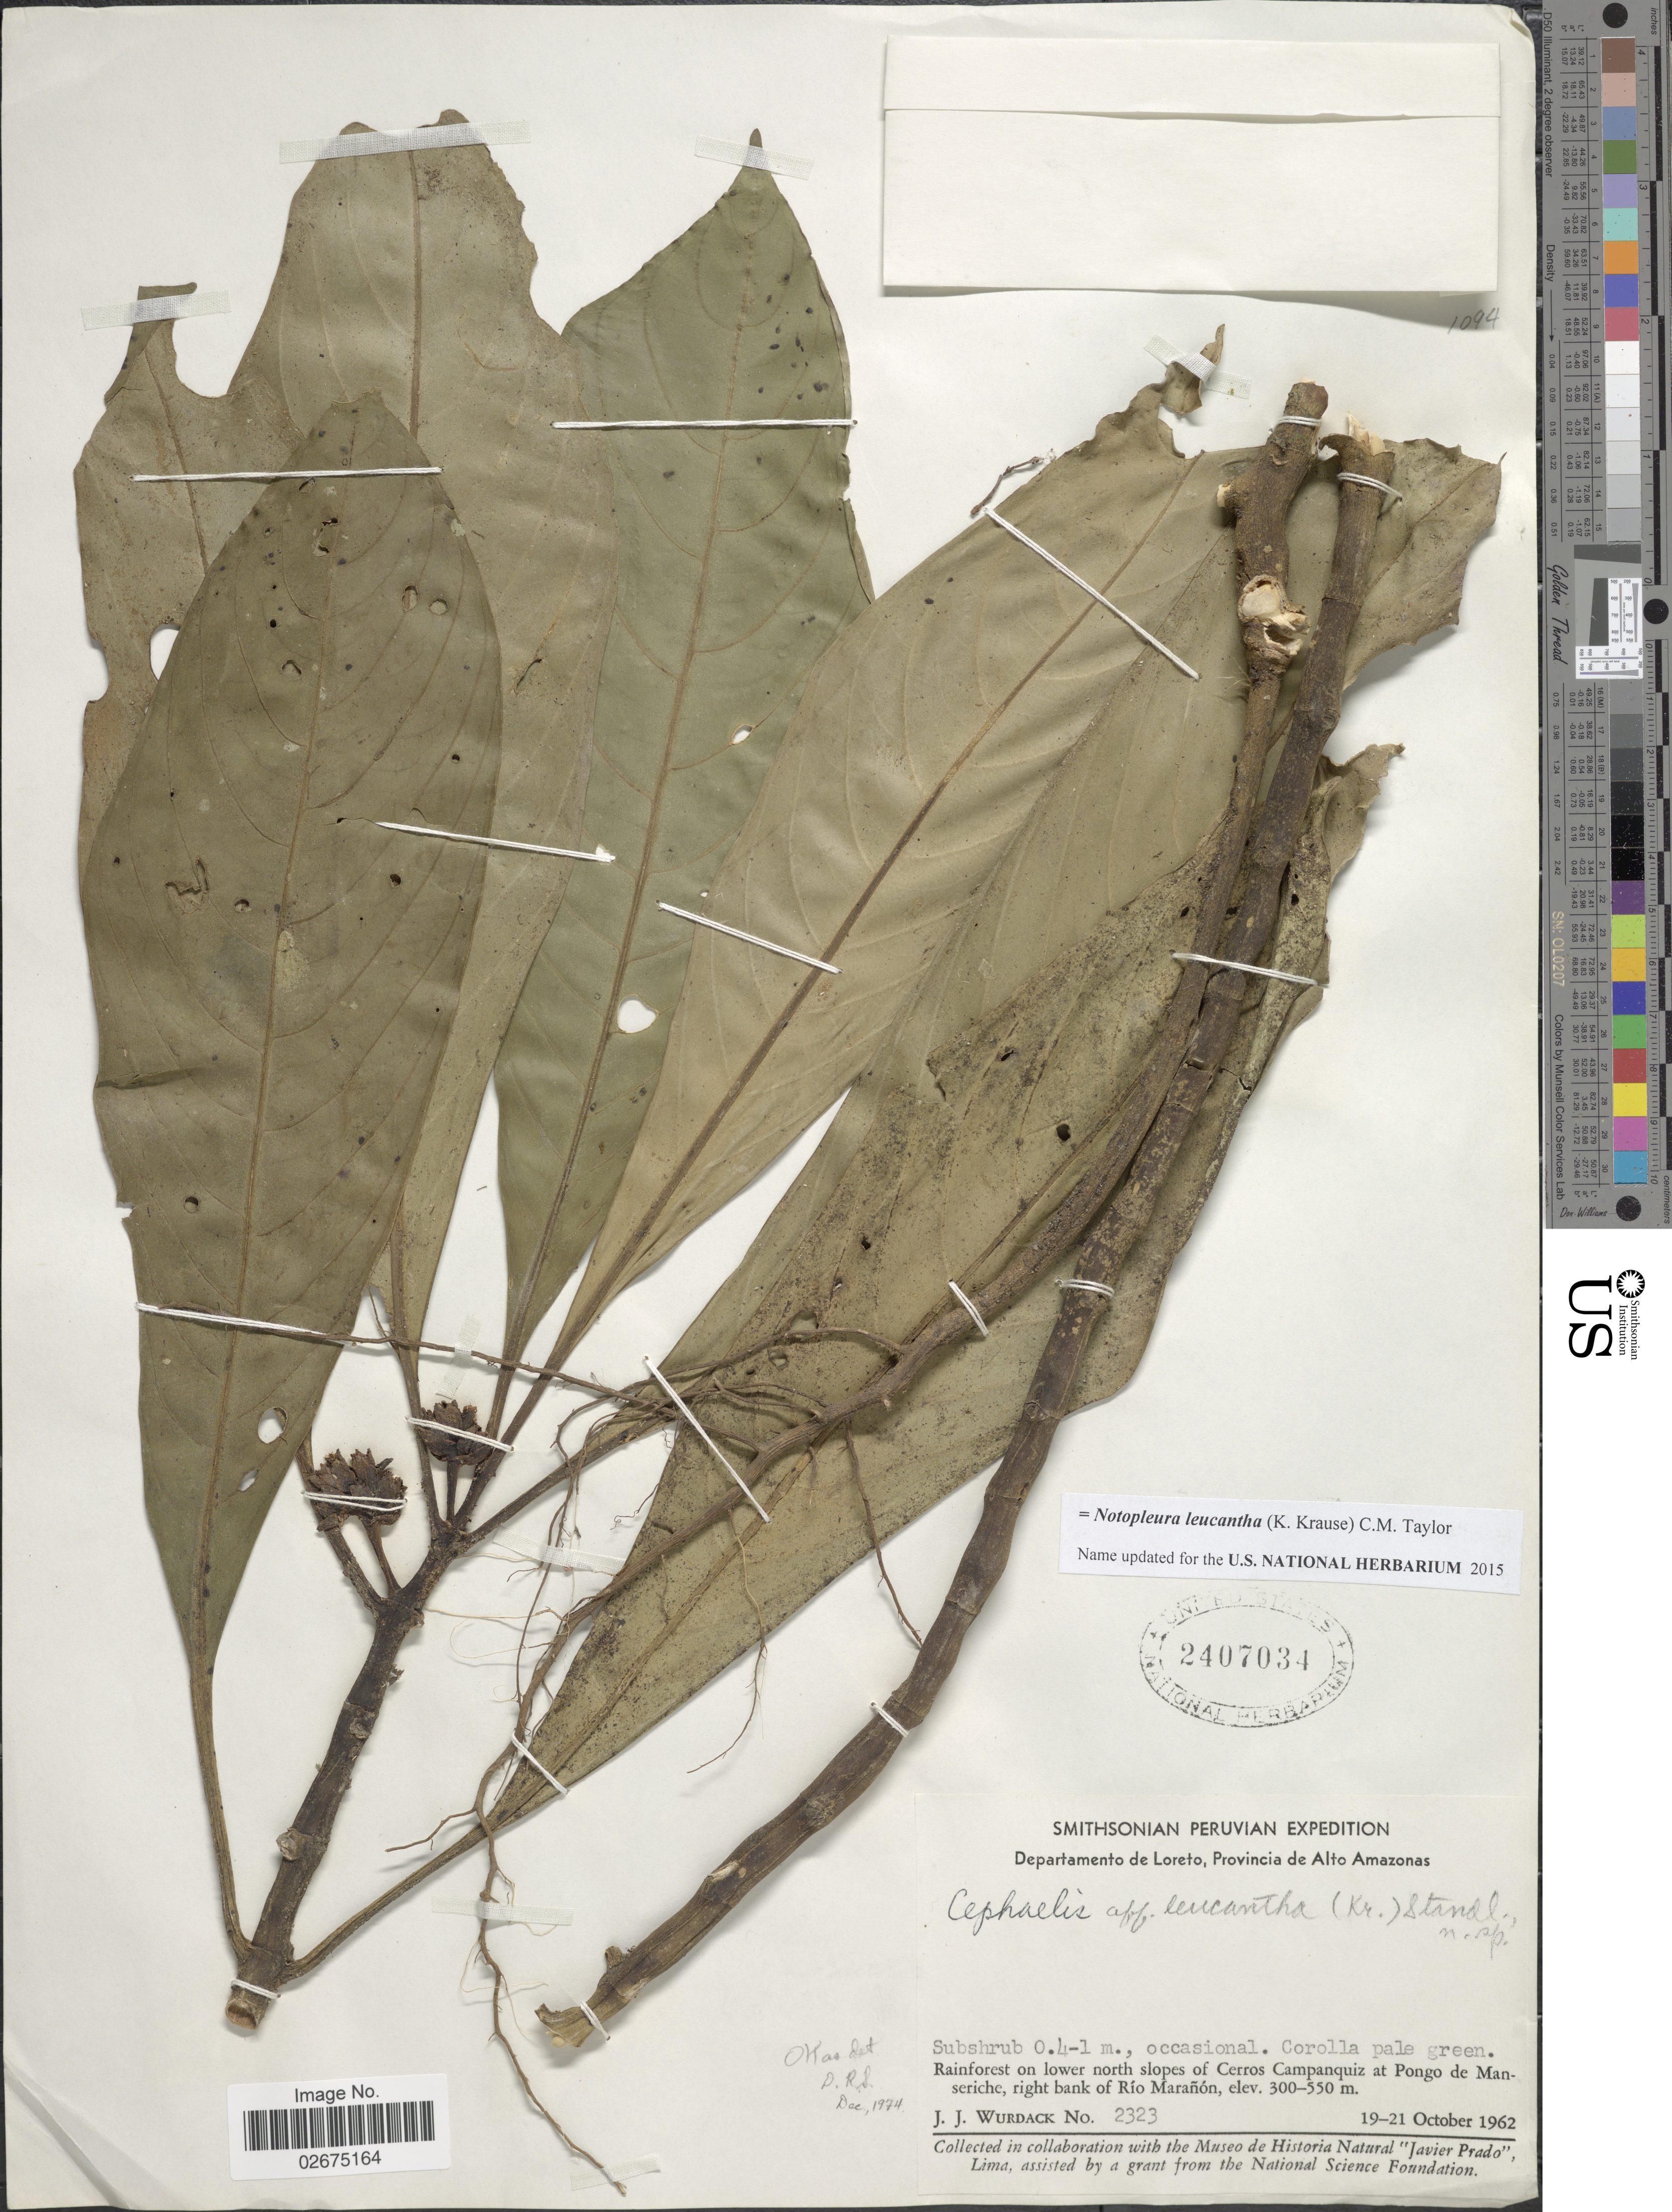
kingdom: Plantae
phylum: Tracheophyta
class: Magnoliopsida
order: Gentianales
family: Rubiaceae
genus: Notopleura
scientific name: Notopleura leucantha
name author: (K. Krause) C.M. Taylor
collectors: J. J. Wurdack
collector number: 2323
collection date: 1962-10-19/1962-10-21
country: Peru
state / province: Loreto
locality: Provincia de Alto Amazonas. Rainforest on lower north slopes of Cerros Campanquiz at Pongo de Manseriche, right bank of Rio Maranon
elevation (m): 300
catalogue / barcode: US 2407034